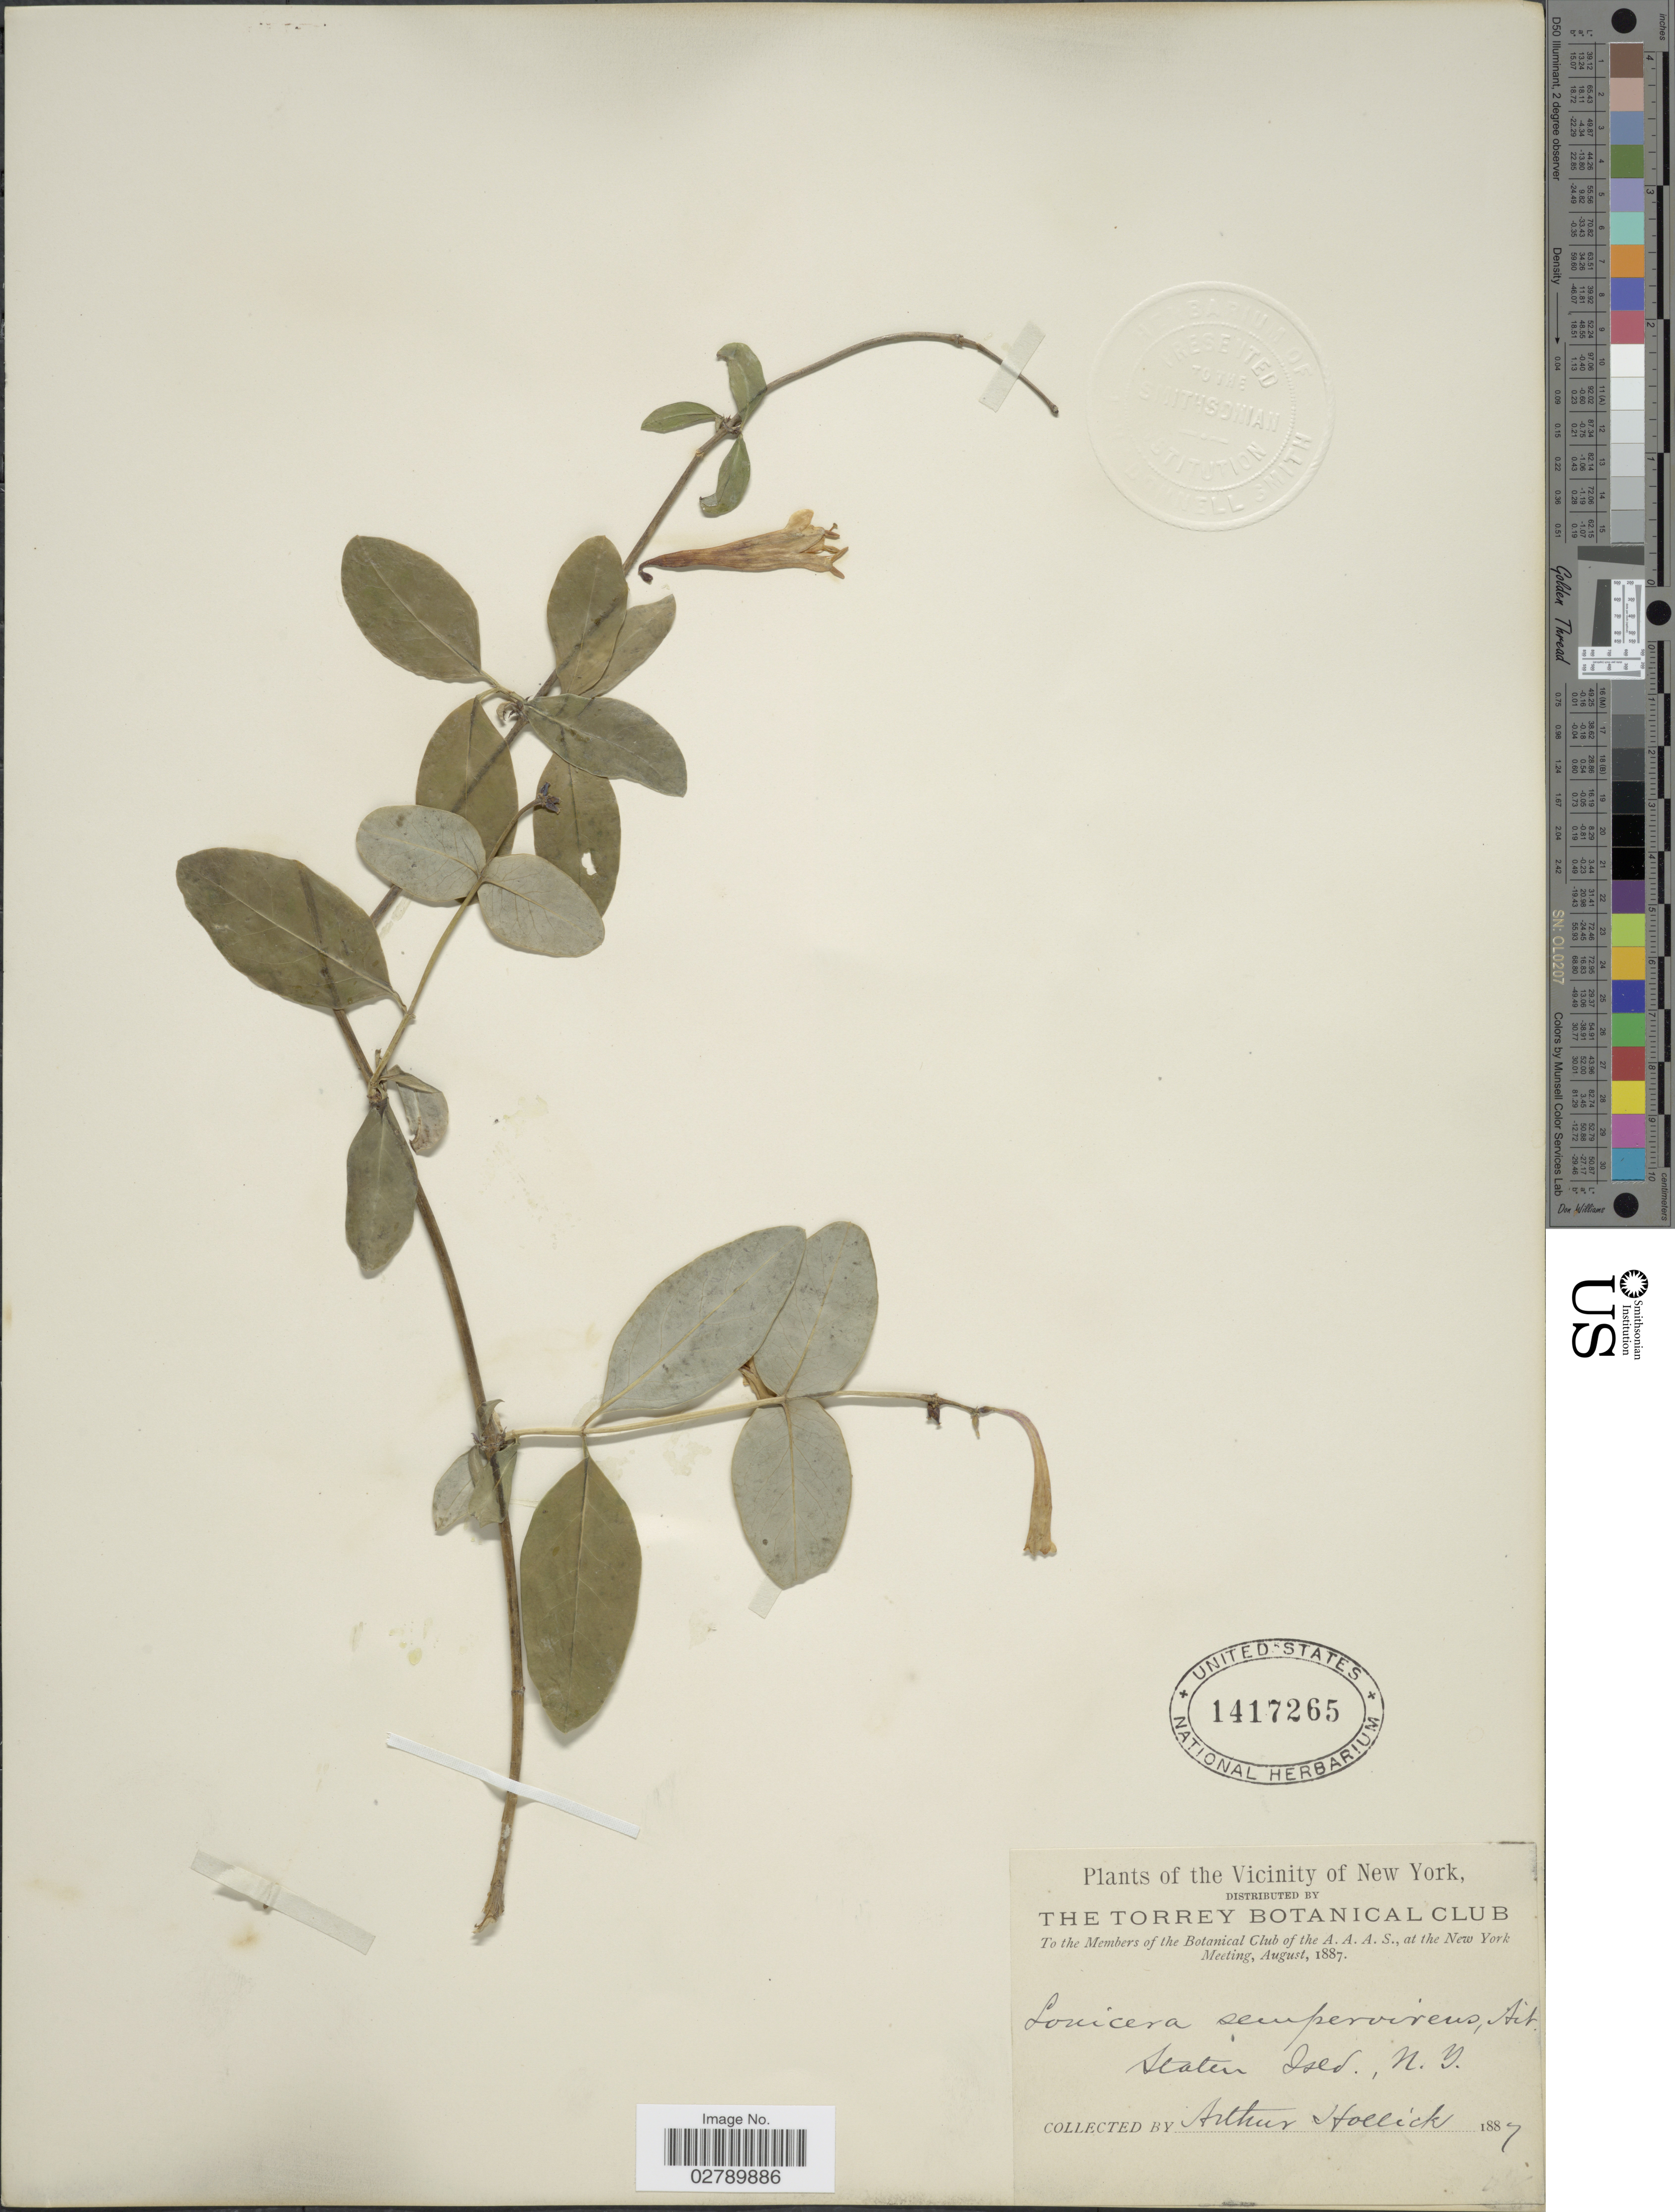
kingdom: Plantae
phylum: Tracheophyta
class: Magnoliopsida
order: Dipsacales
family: Caprifoliaceae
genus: Lonicera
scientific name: Lonicera sempervirens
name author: L.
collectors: A. Hollick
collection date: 1887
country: United States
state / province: New York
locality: Vicinity of New York. Staten Isld.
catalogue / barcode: US 1417265